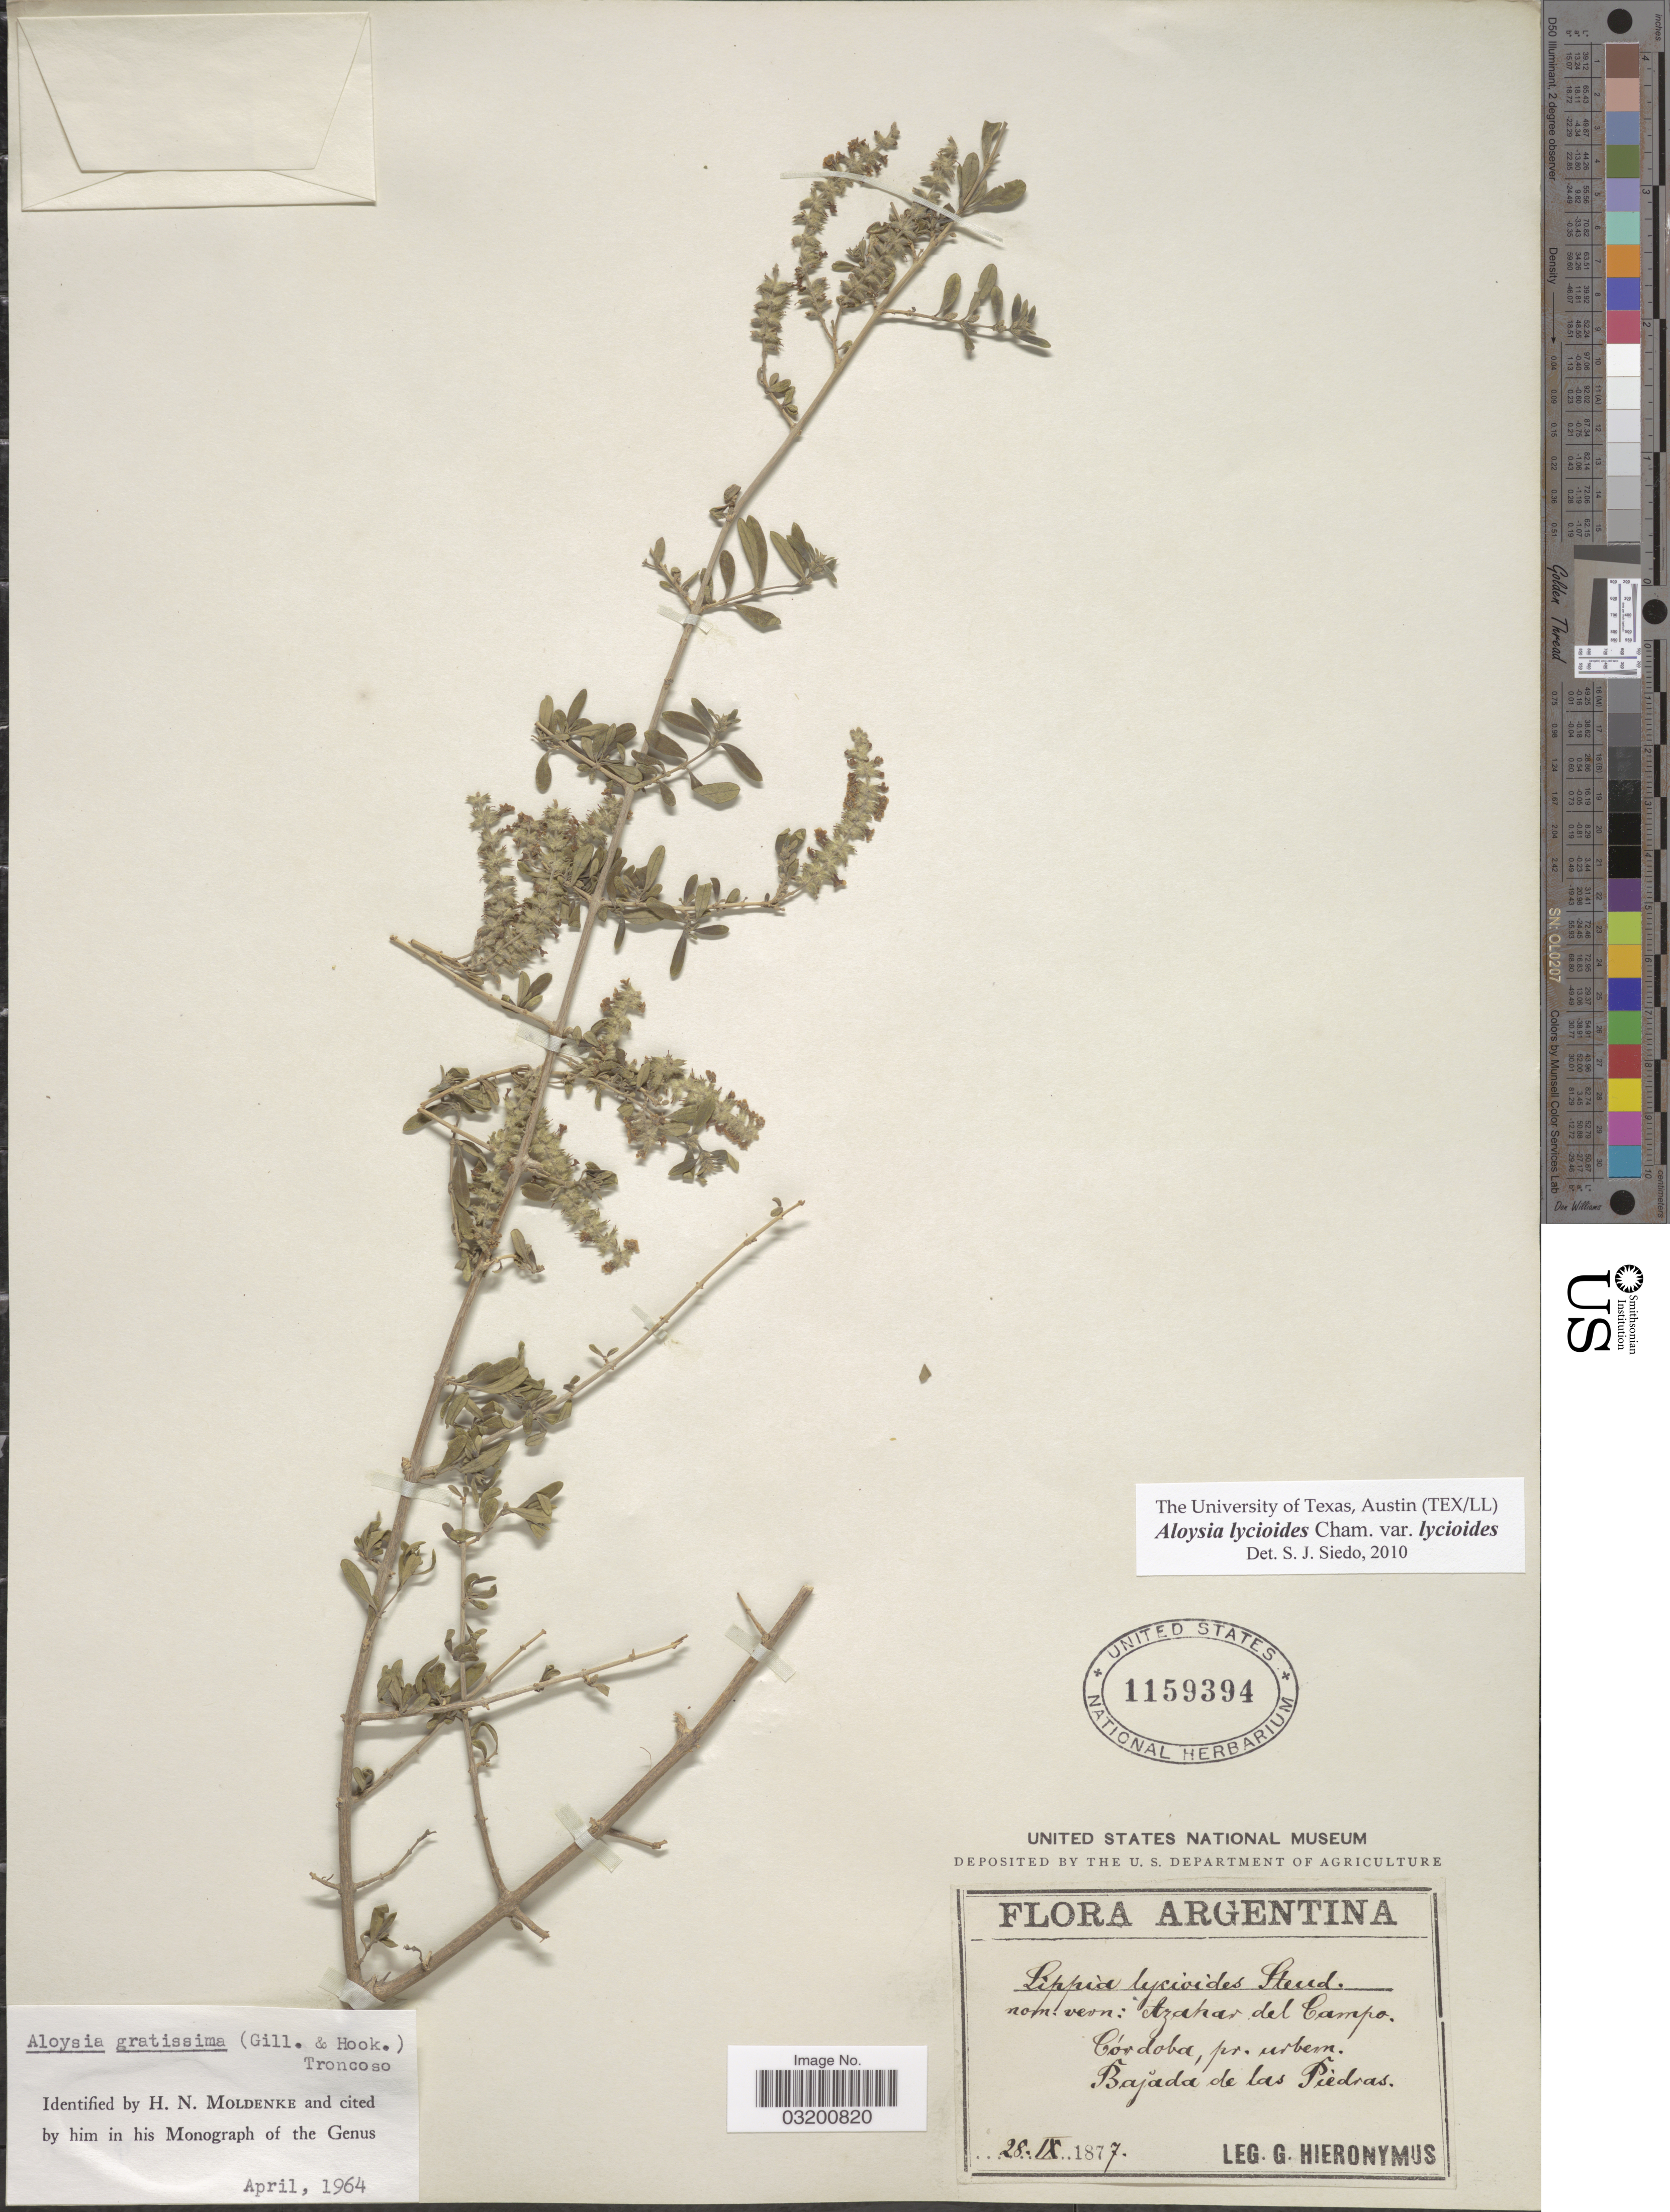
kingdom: Plantae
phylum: Tracheophyta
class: Magnoliopsida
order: Lamiales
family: Verbenaceae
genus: Aloysia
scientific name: Aloysia lycioides var. lycioides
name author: Cham.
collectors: G. H. Hieronymus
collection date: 1877-09-28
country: Colombia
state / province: Córdoba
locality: Pr. urbem. Bajada de las Pedras.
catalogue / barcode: US 1159394